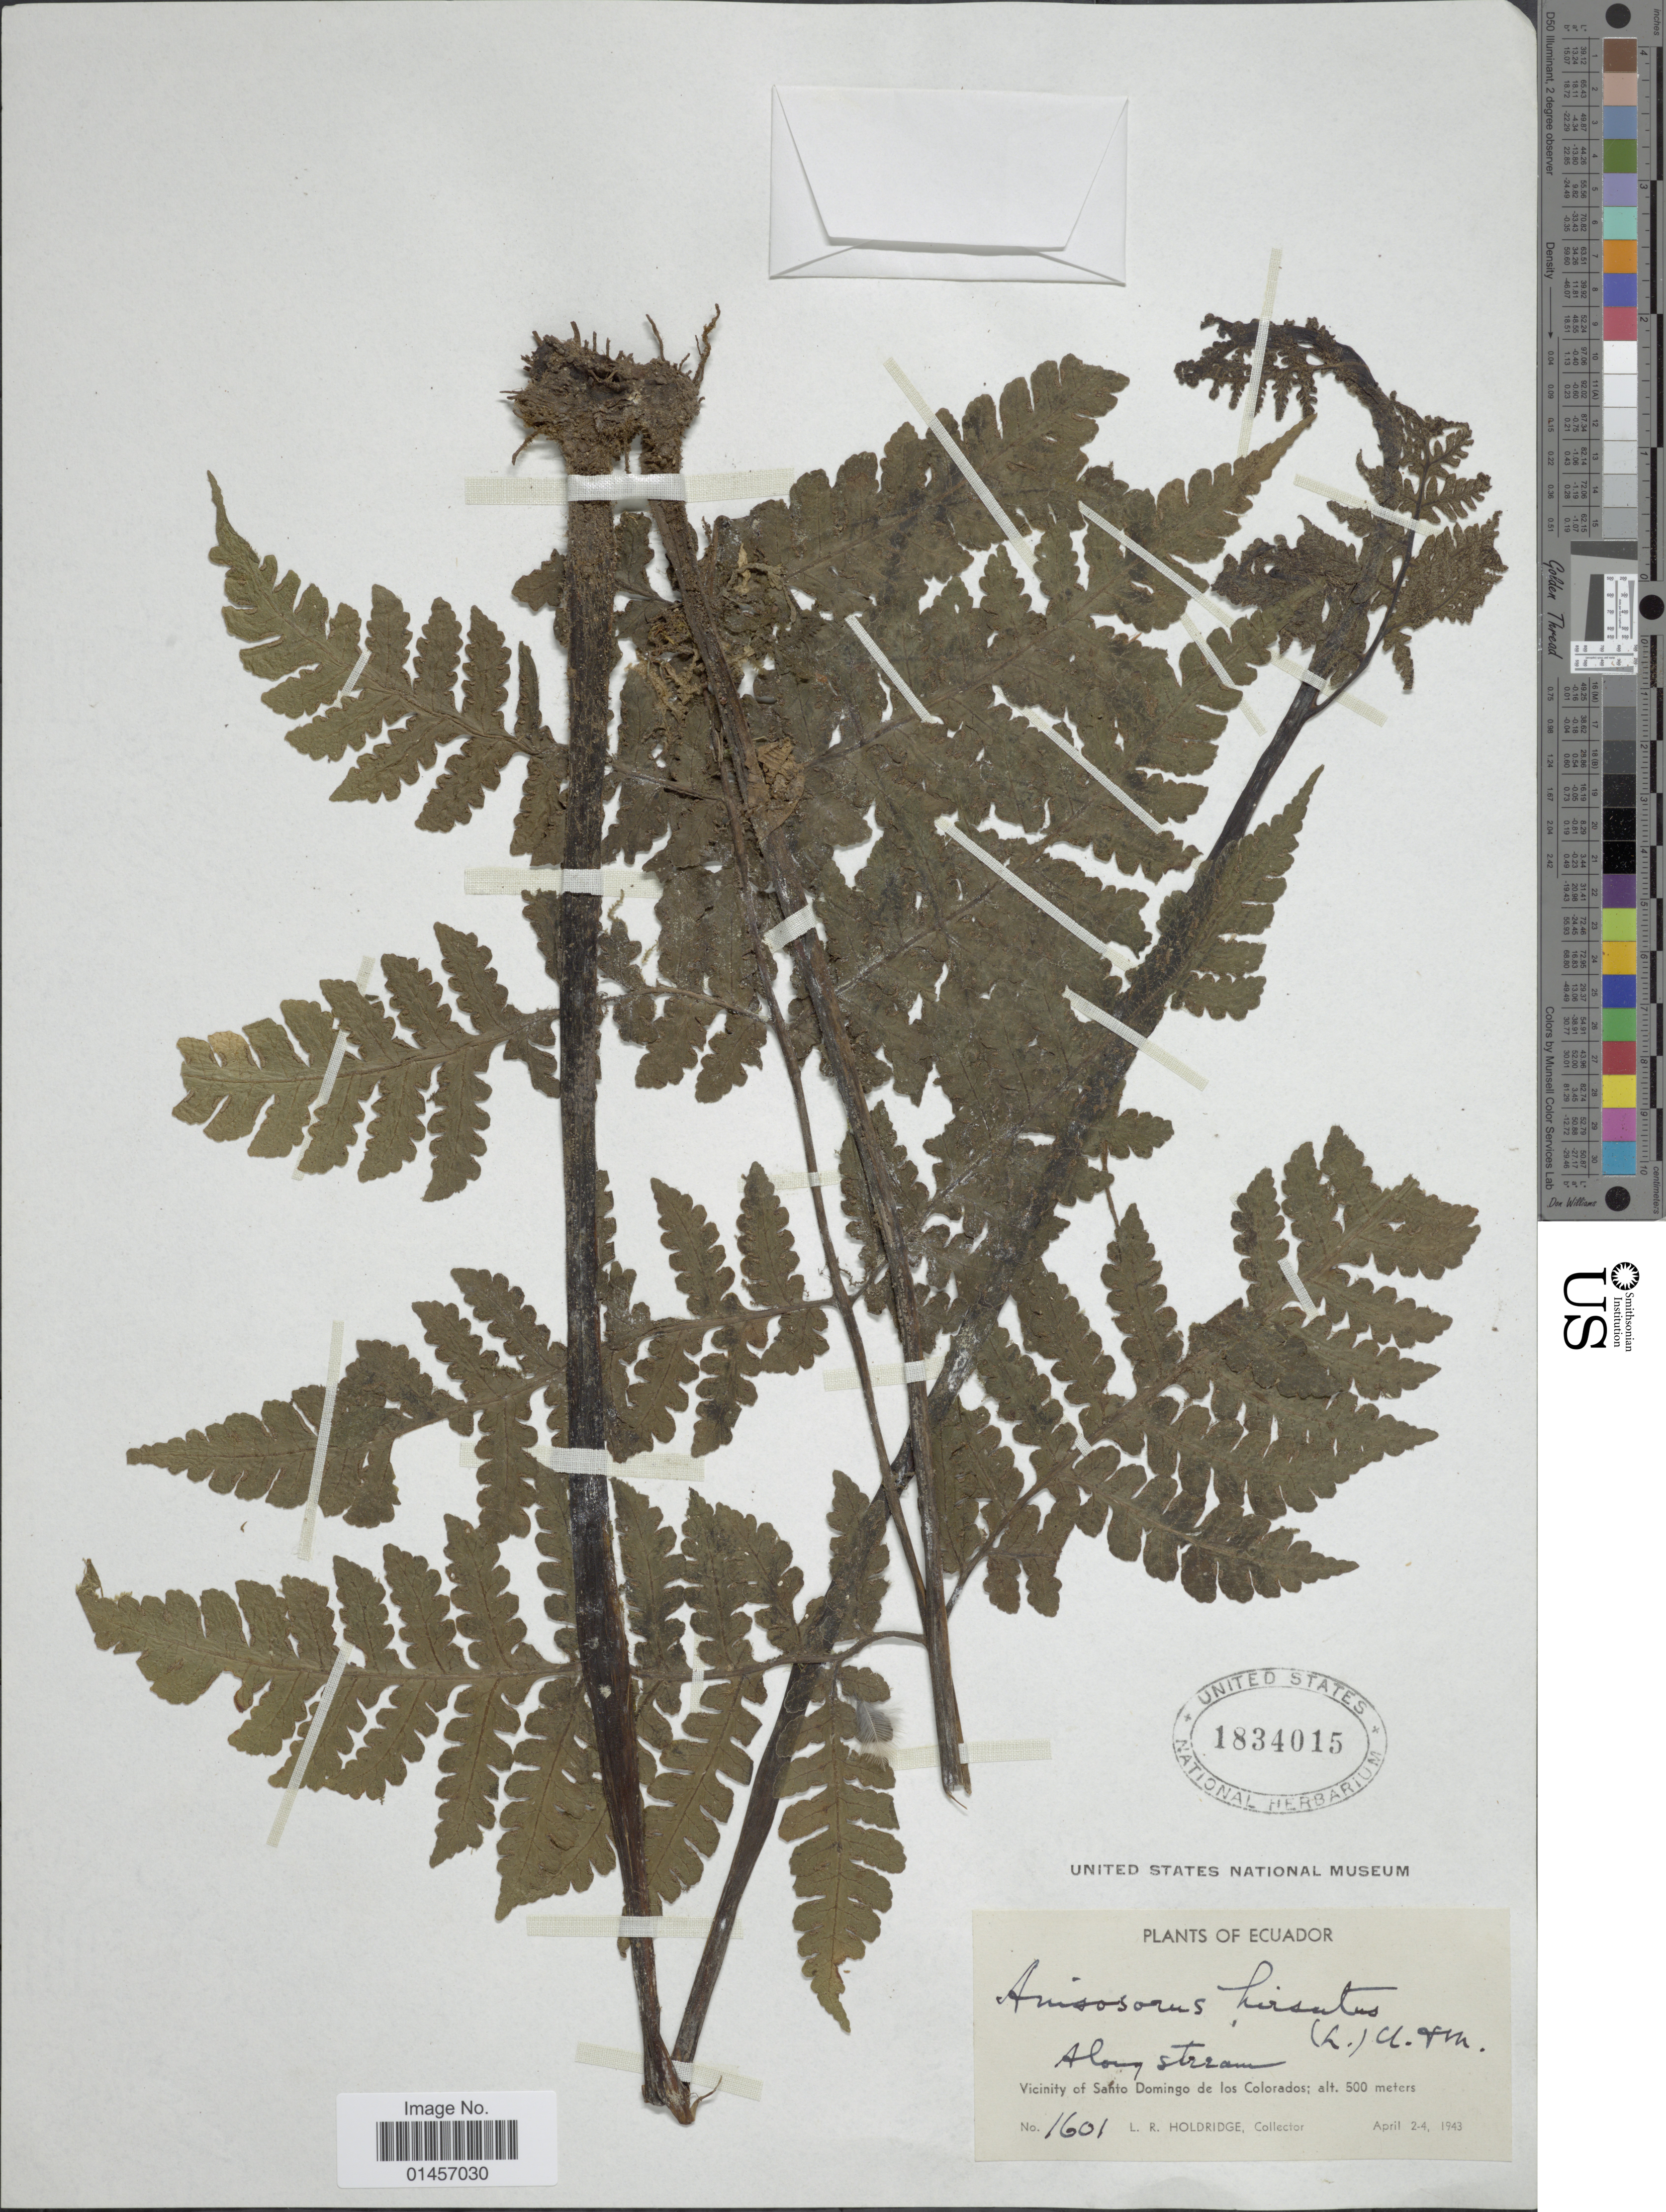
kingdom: Plantae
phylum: Tracheophyta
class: Polypodiopsida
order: Polypodiales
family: Lonchitidaceae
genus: Lonchitis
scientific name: Lonchitis hirsuta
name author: L.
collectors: L. Holdridge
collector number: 1601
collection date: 1943-04-02/1943-04-04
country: Ecuador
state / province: Tsáchilas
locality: Vicinity of Santo Domingo de los Colorados.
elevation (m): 500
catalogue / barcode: US 1834015